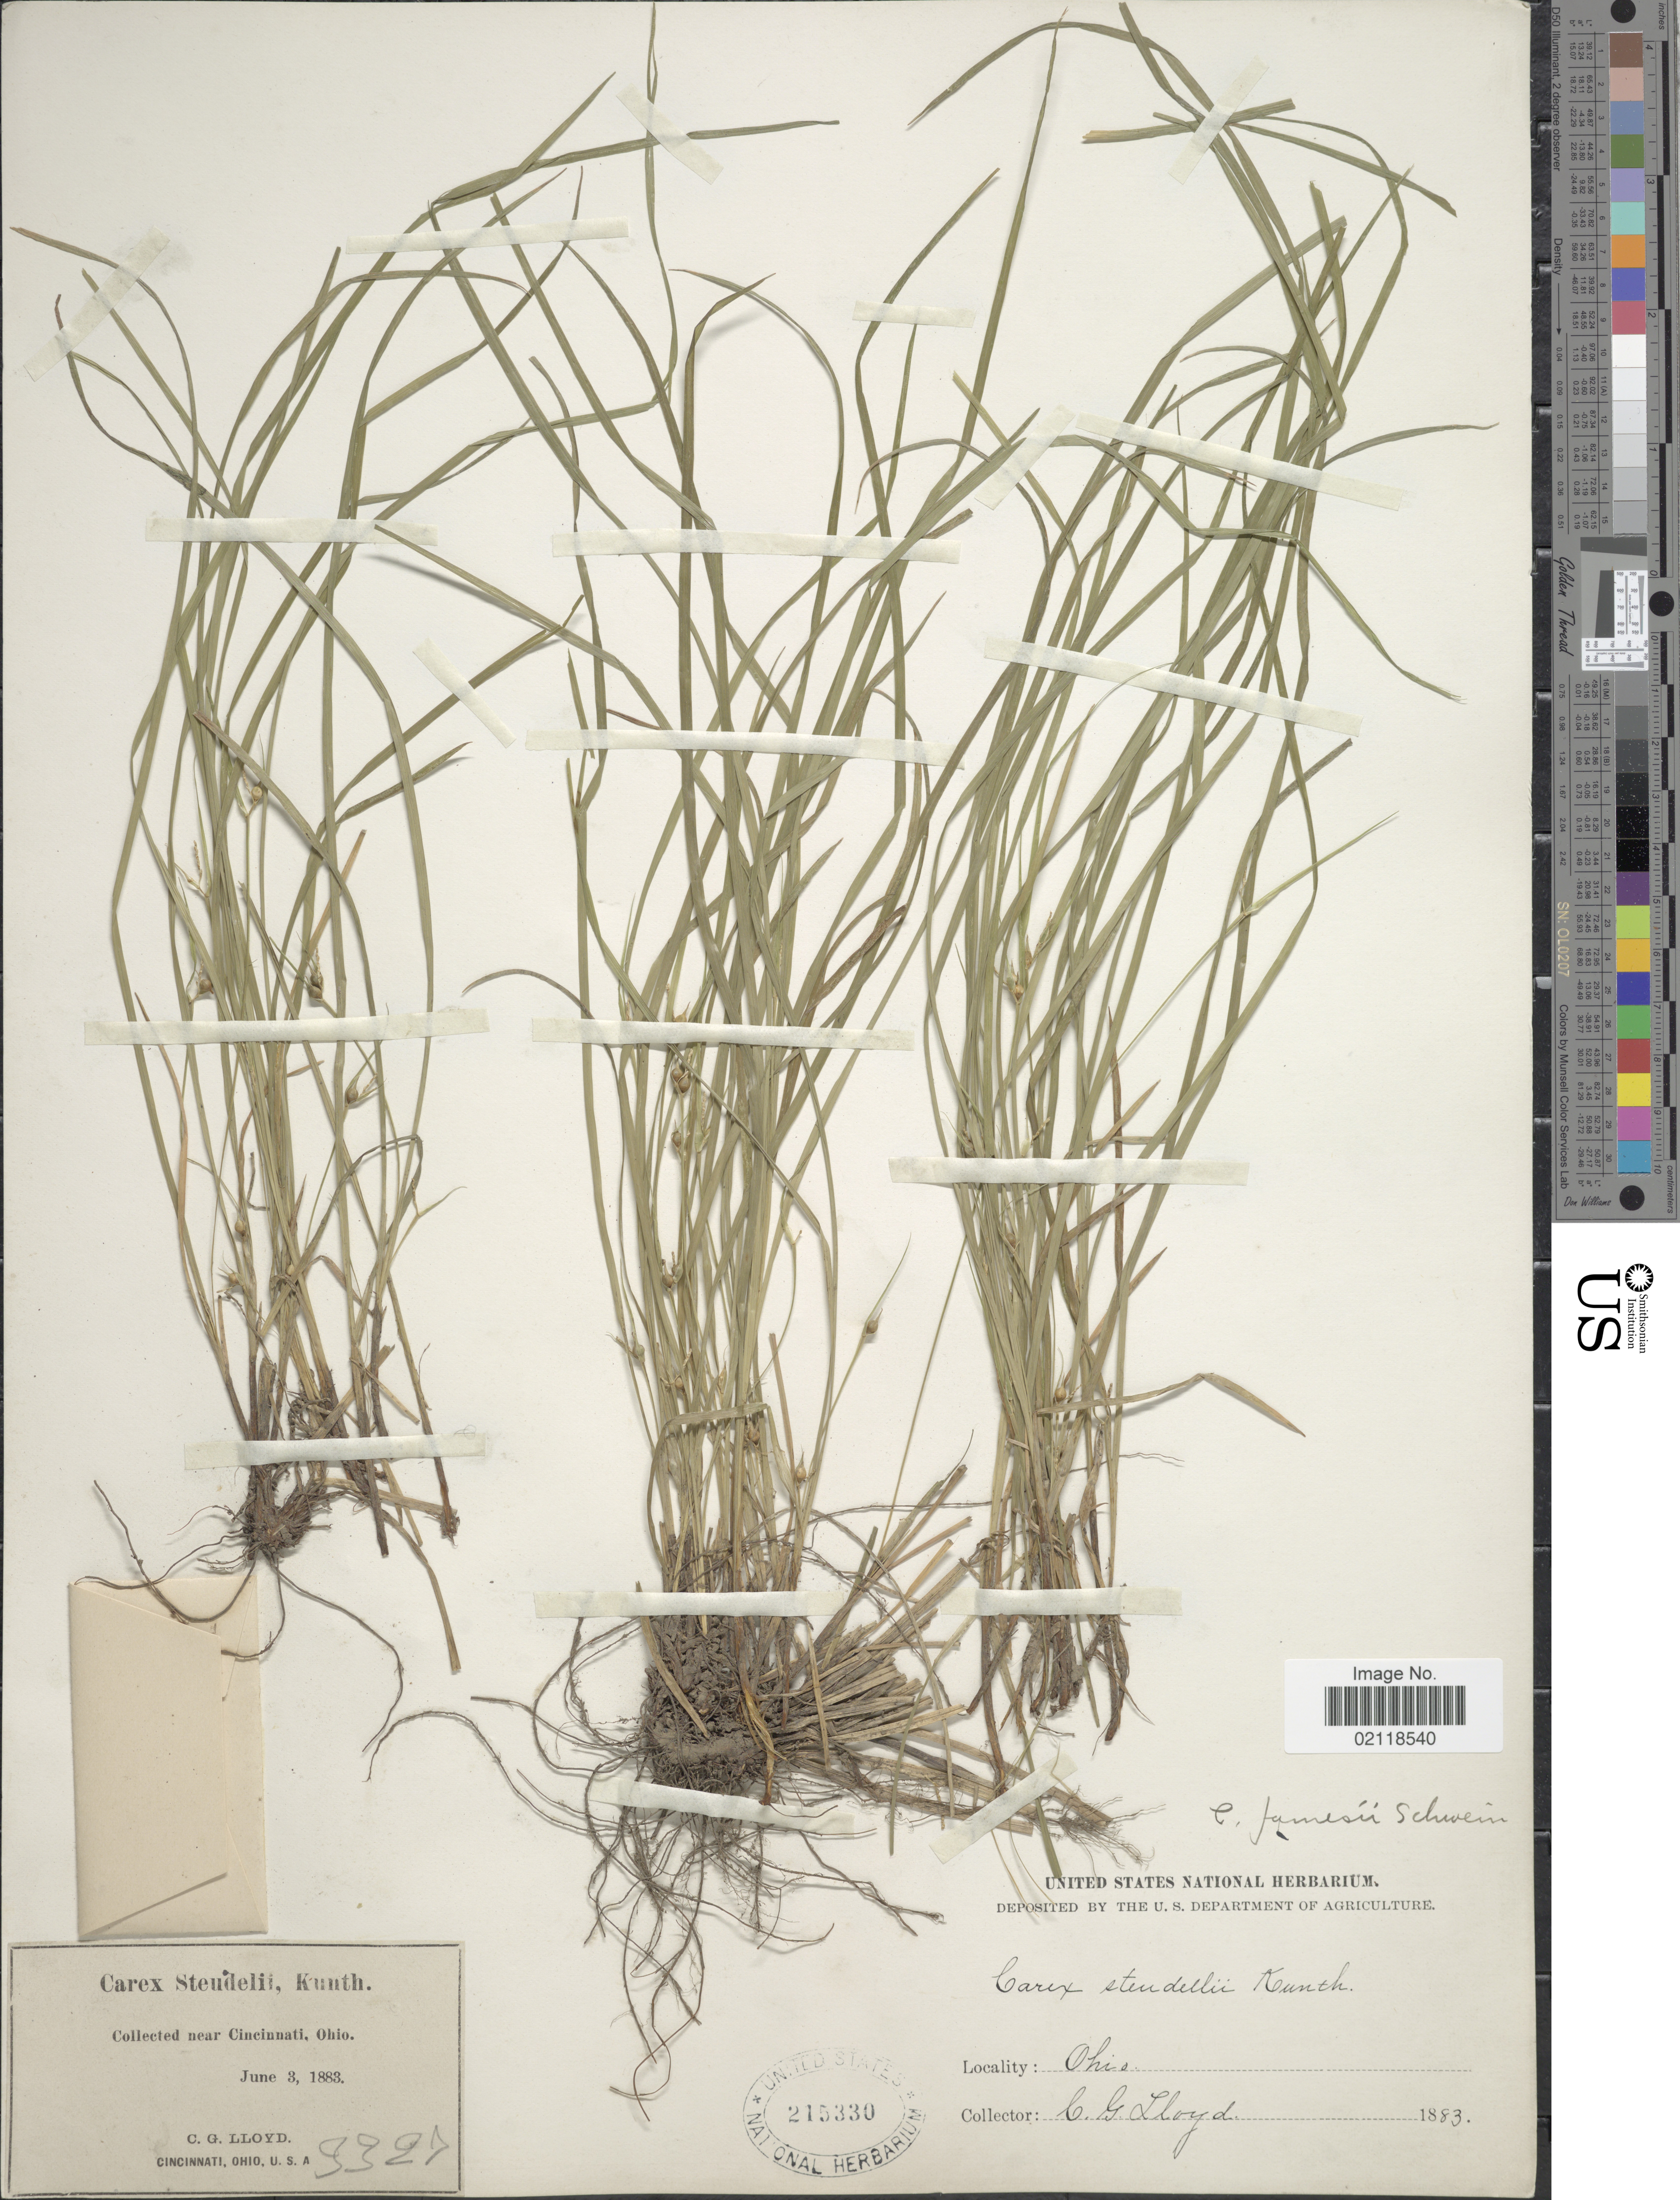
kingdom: Plantae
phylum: Tracheophyta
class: Liliopsida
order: Poales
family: Cyperaceae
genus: Carex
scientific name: Carex jamesii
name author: Schwein.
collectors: C. G. Lloyd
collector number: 3327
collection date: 1883-06-03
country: United States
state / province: Ohio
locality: Near Cincinnati.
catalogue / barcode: US 215330